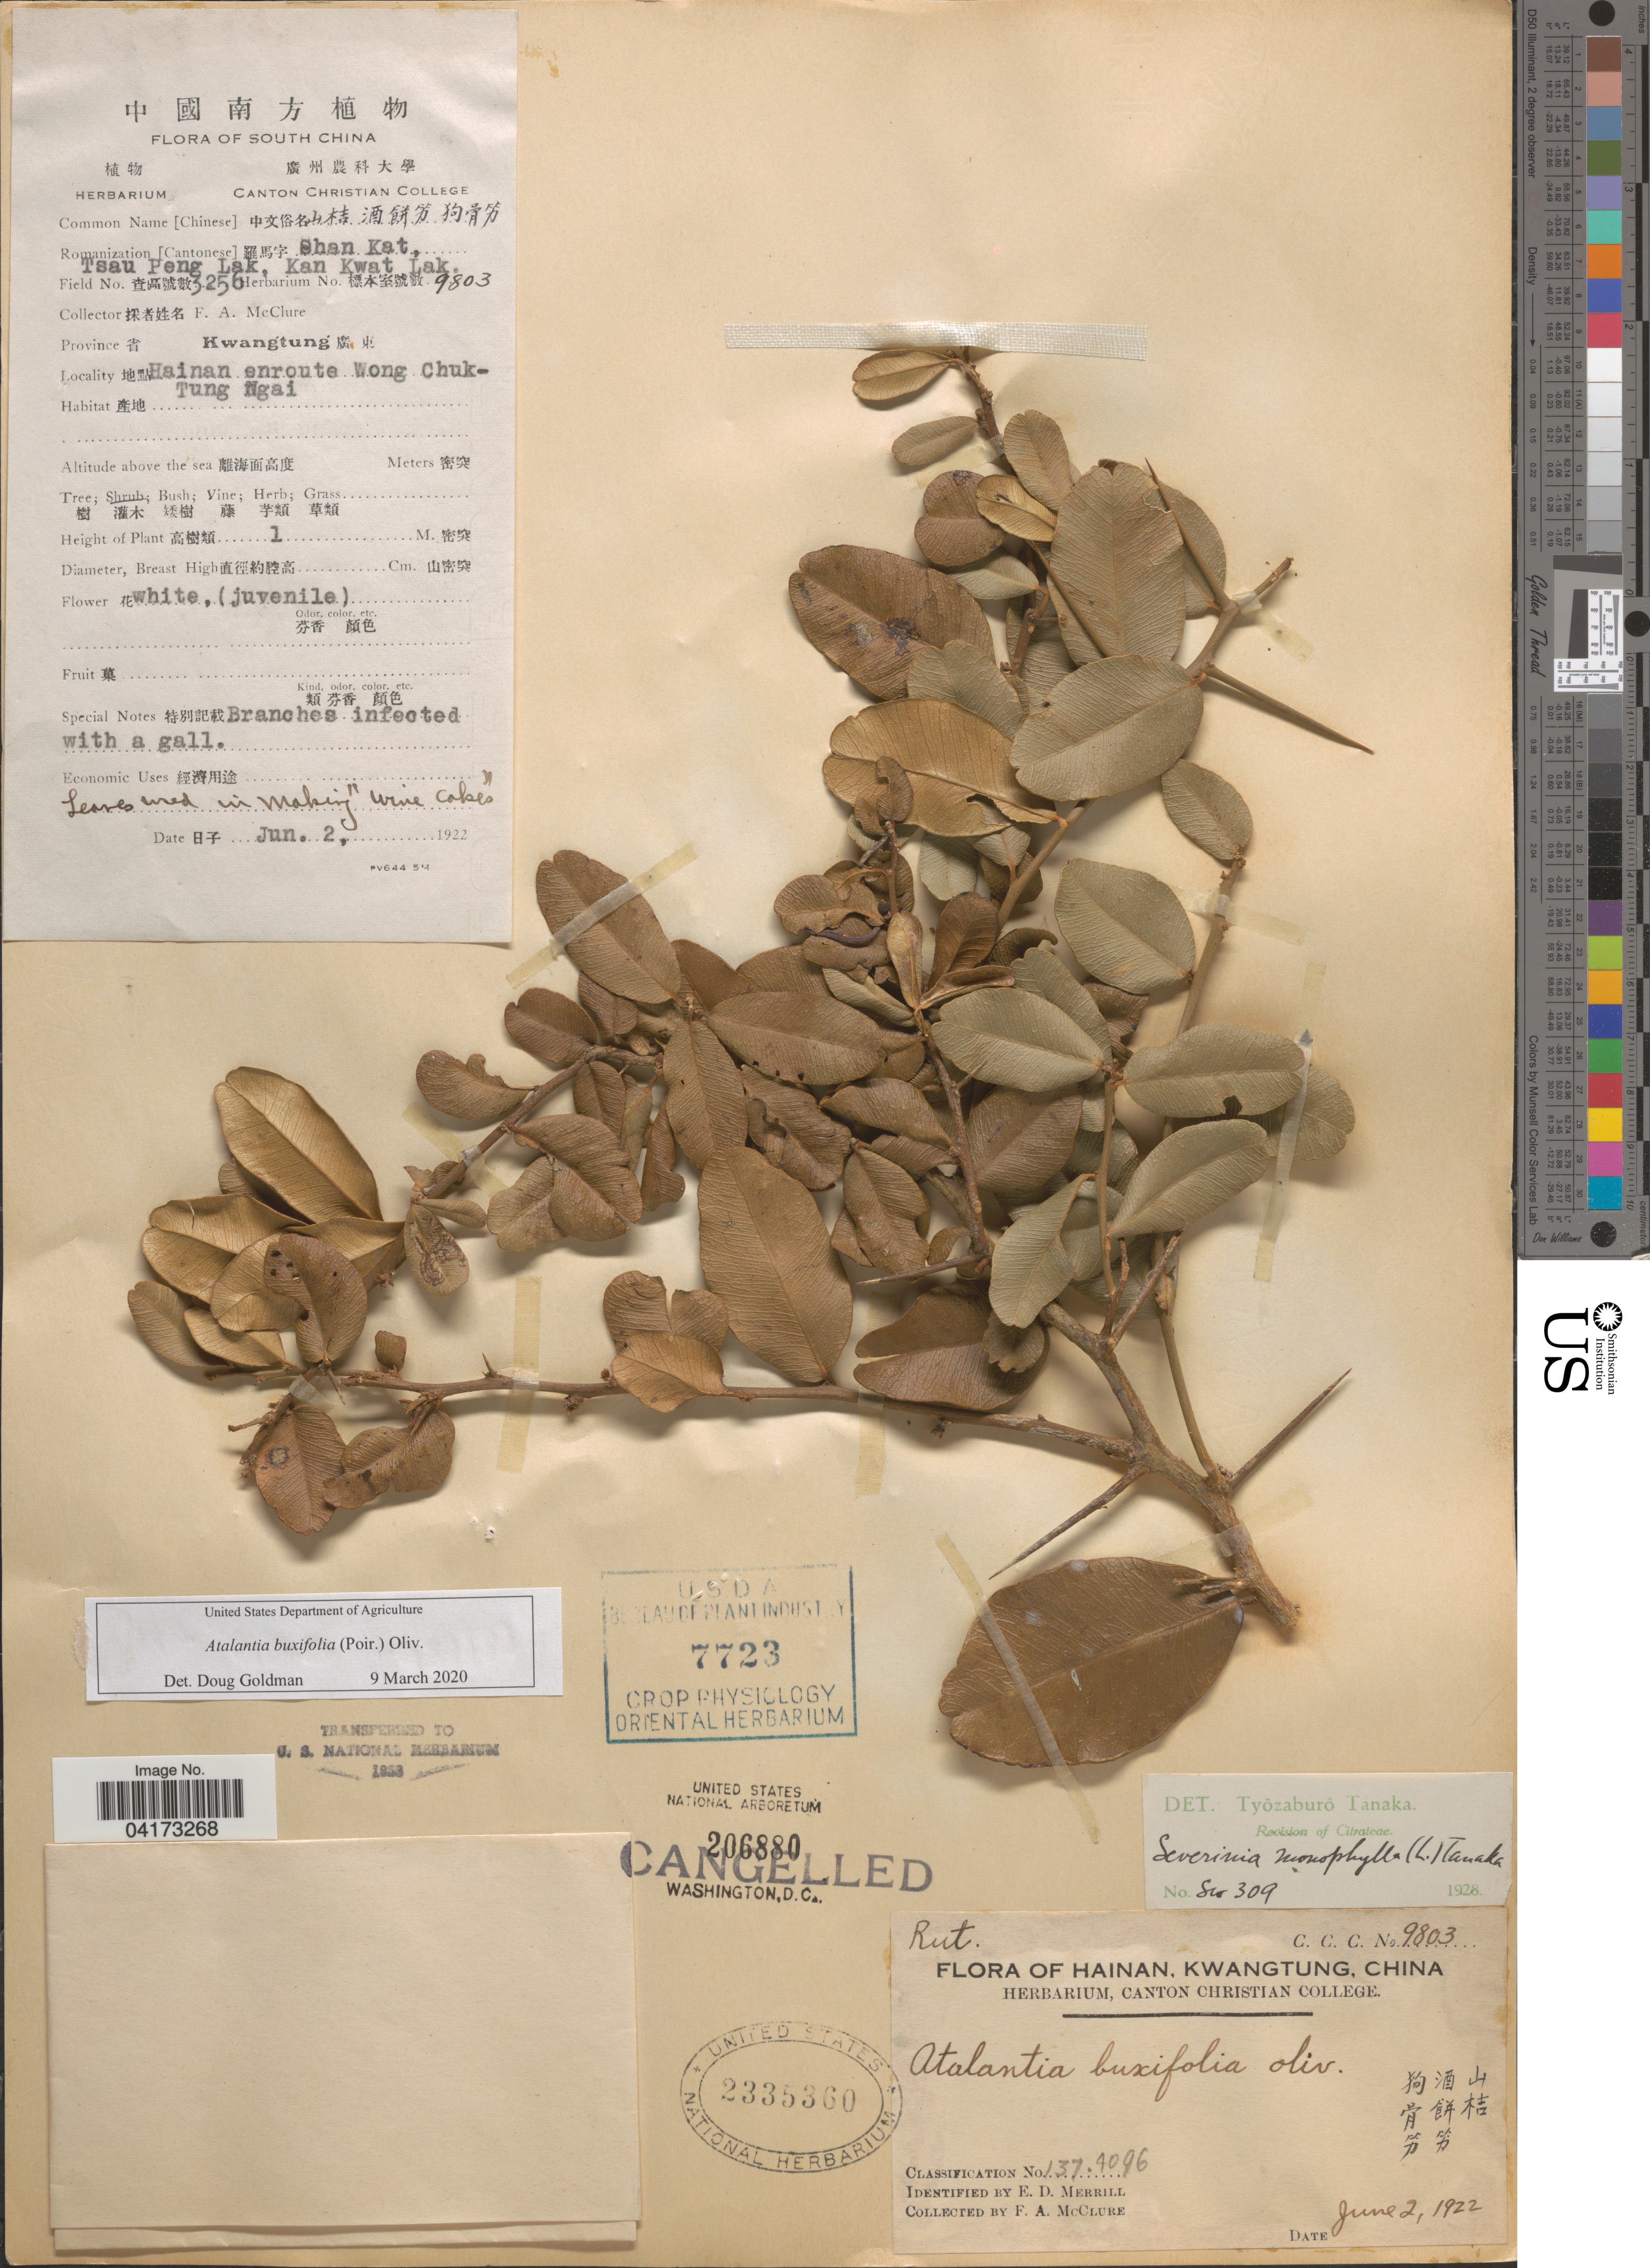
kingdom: Plantae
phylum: Tracheophyta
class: Magnoliopsida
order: Sapindales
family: Rutaceae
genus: Atalantia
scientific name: Atalantia buxifolia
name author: (Poir.) Oliv.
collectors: F. A. McClure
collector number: C.C.C.9803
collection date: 1922-06-02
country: China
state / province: Guangdong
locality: Province Kwangtung. Hainan enroute Wong Chuk-Tung Ngai. South China.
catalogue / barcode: US 2335360